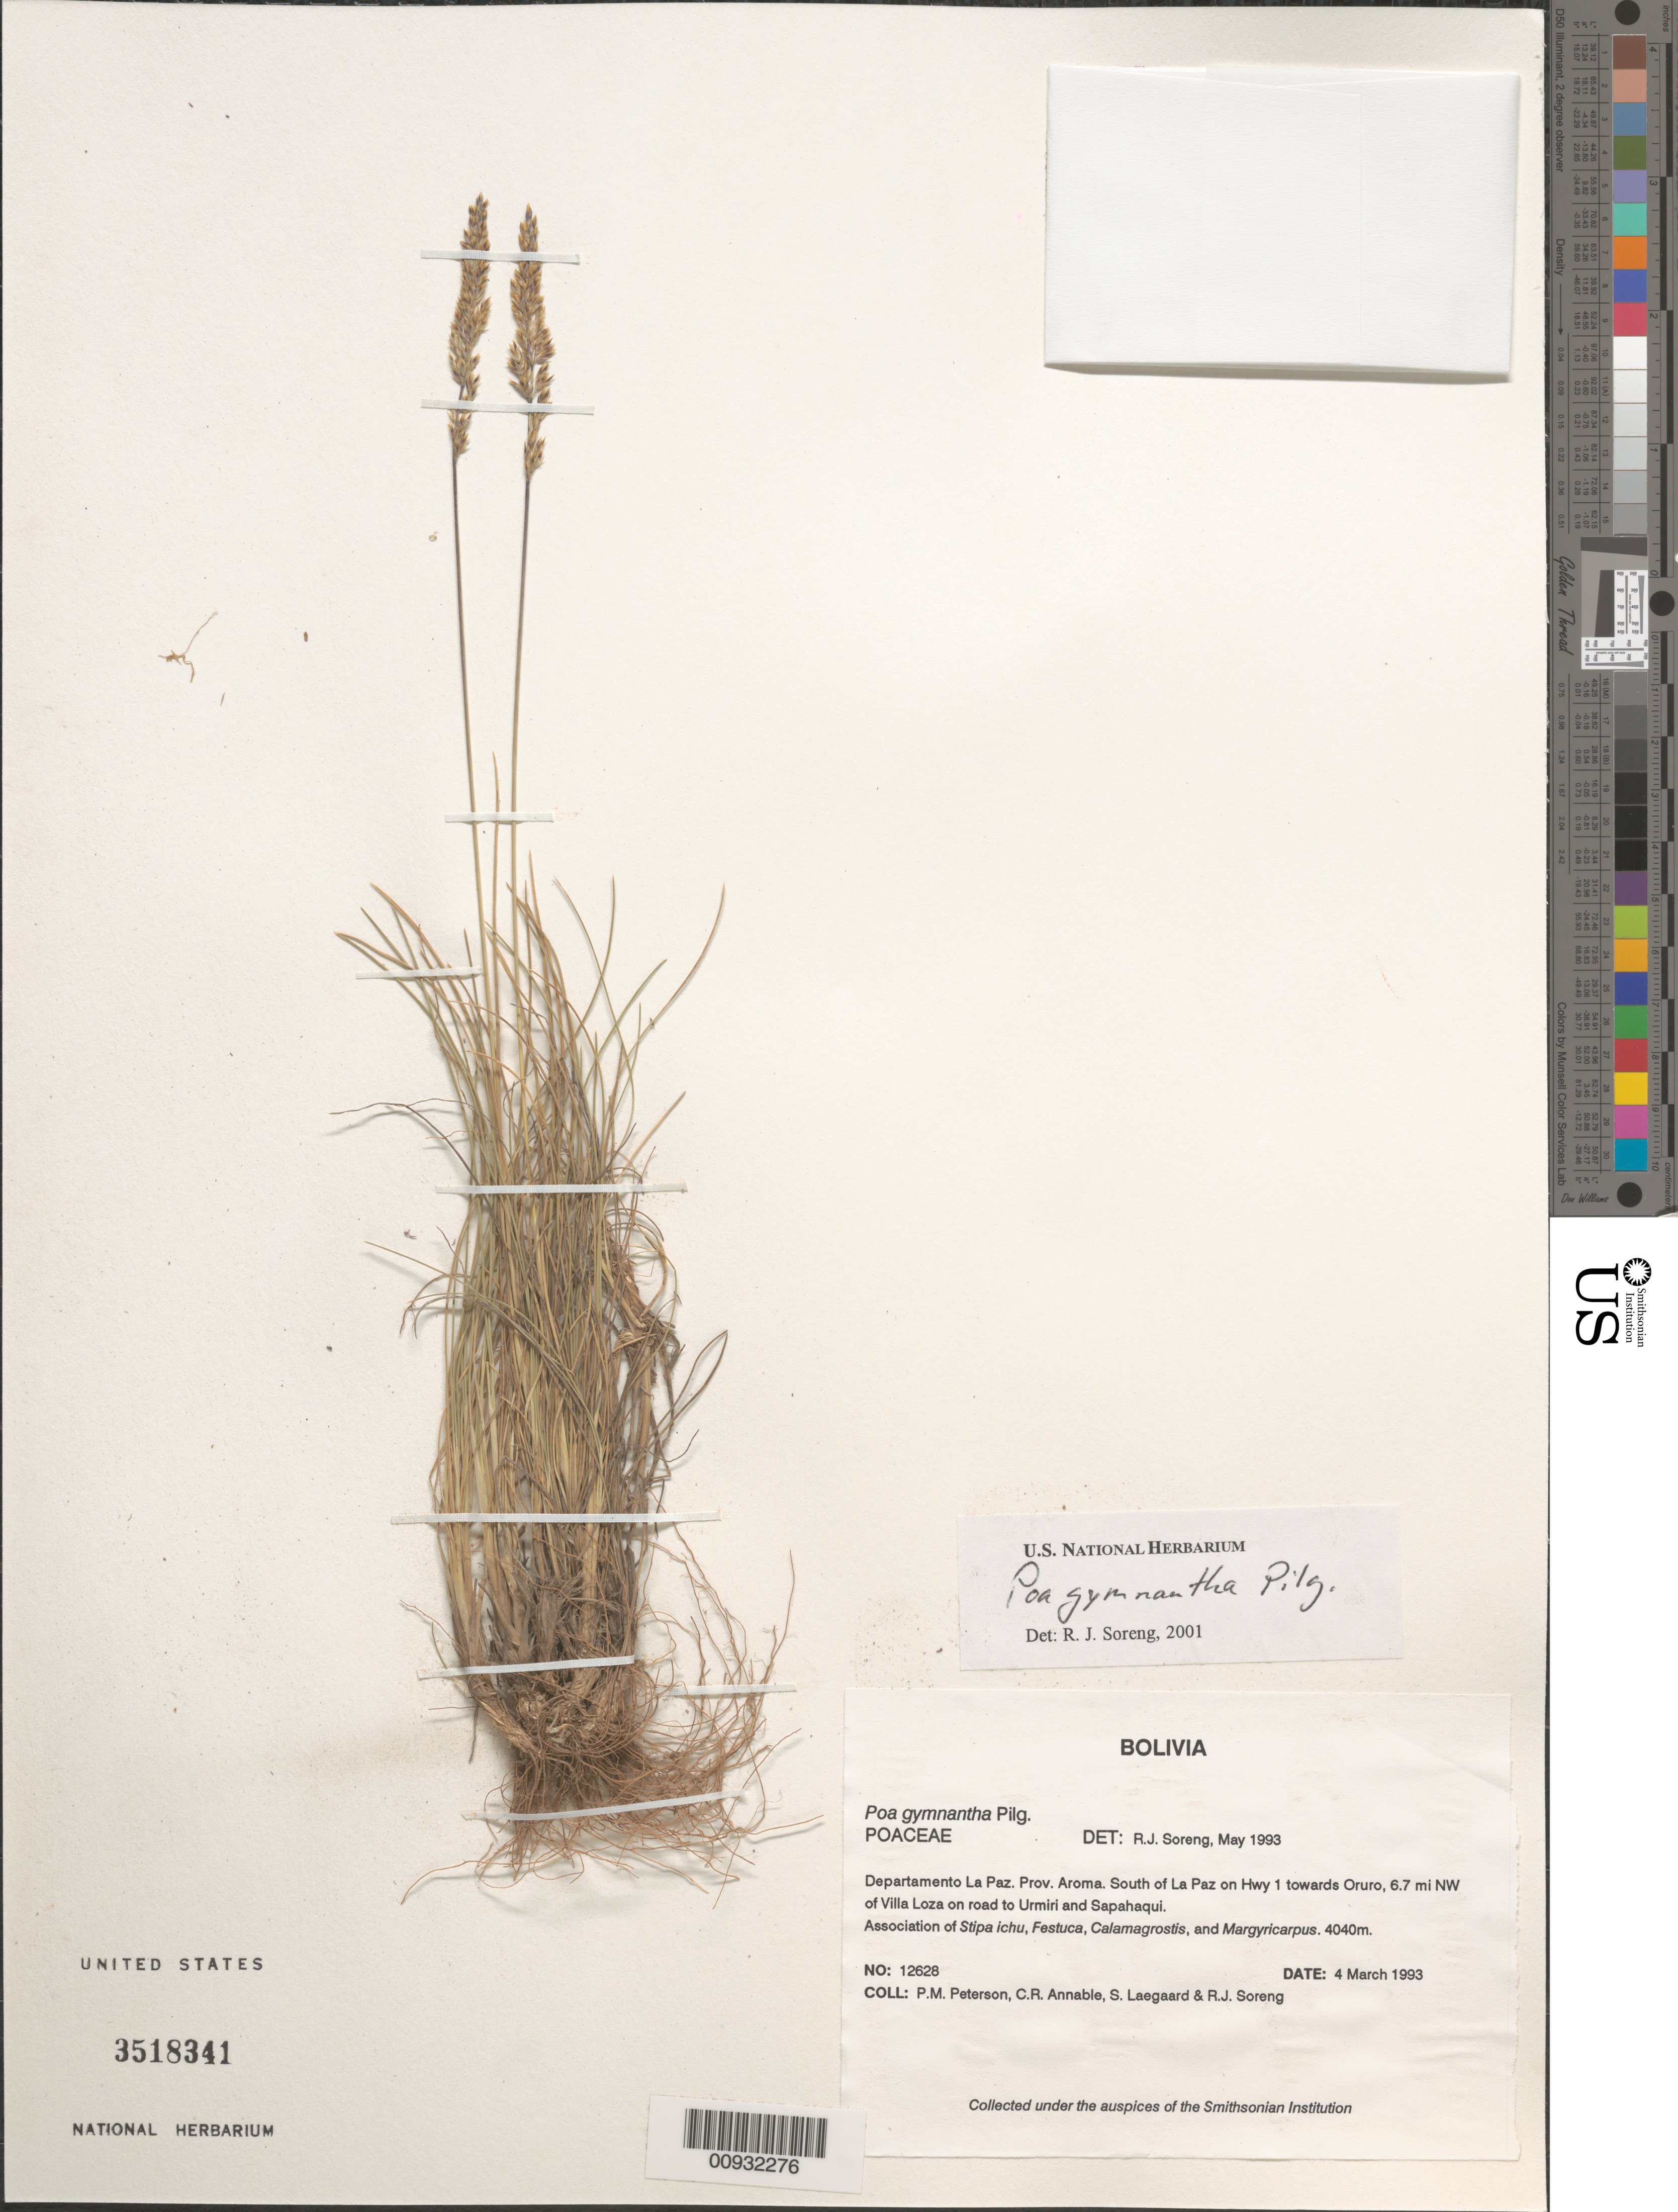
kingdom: Plantae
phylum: Tracheophyta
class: Liliopsida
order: Poales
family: Poaceae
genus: Poa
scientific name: Poa gymnantha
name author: Pilg.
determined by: Soreng, Robert J., Research Associate (BOT), Smithsonian Institution - National Museum of Natural History (UNITED STATES)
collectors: P. M. Peterson, C. R. Annable, S. Lægaard & R. J. Soreng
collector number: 12628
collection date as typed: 04 Mar 1993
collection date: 1993-03-04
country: Bolivia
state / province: La Paz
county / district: Aroma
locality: South of La Paz on Hwy 1 towards Oruro, 6.7 mi NW of Villa Loza on road to Urmiri and Sapahaqui.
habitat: Association of Stipa ichu, Festuca, Calamagrostis, and Margyricarpus.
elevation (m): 4040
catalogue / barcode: US 3518341